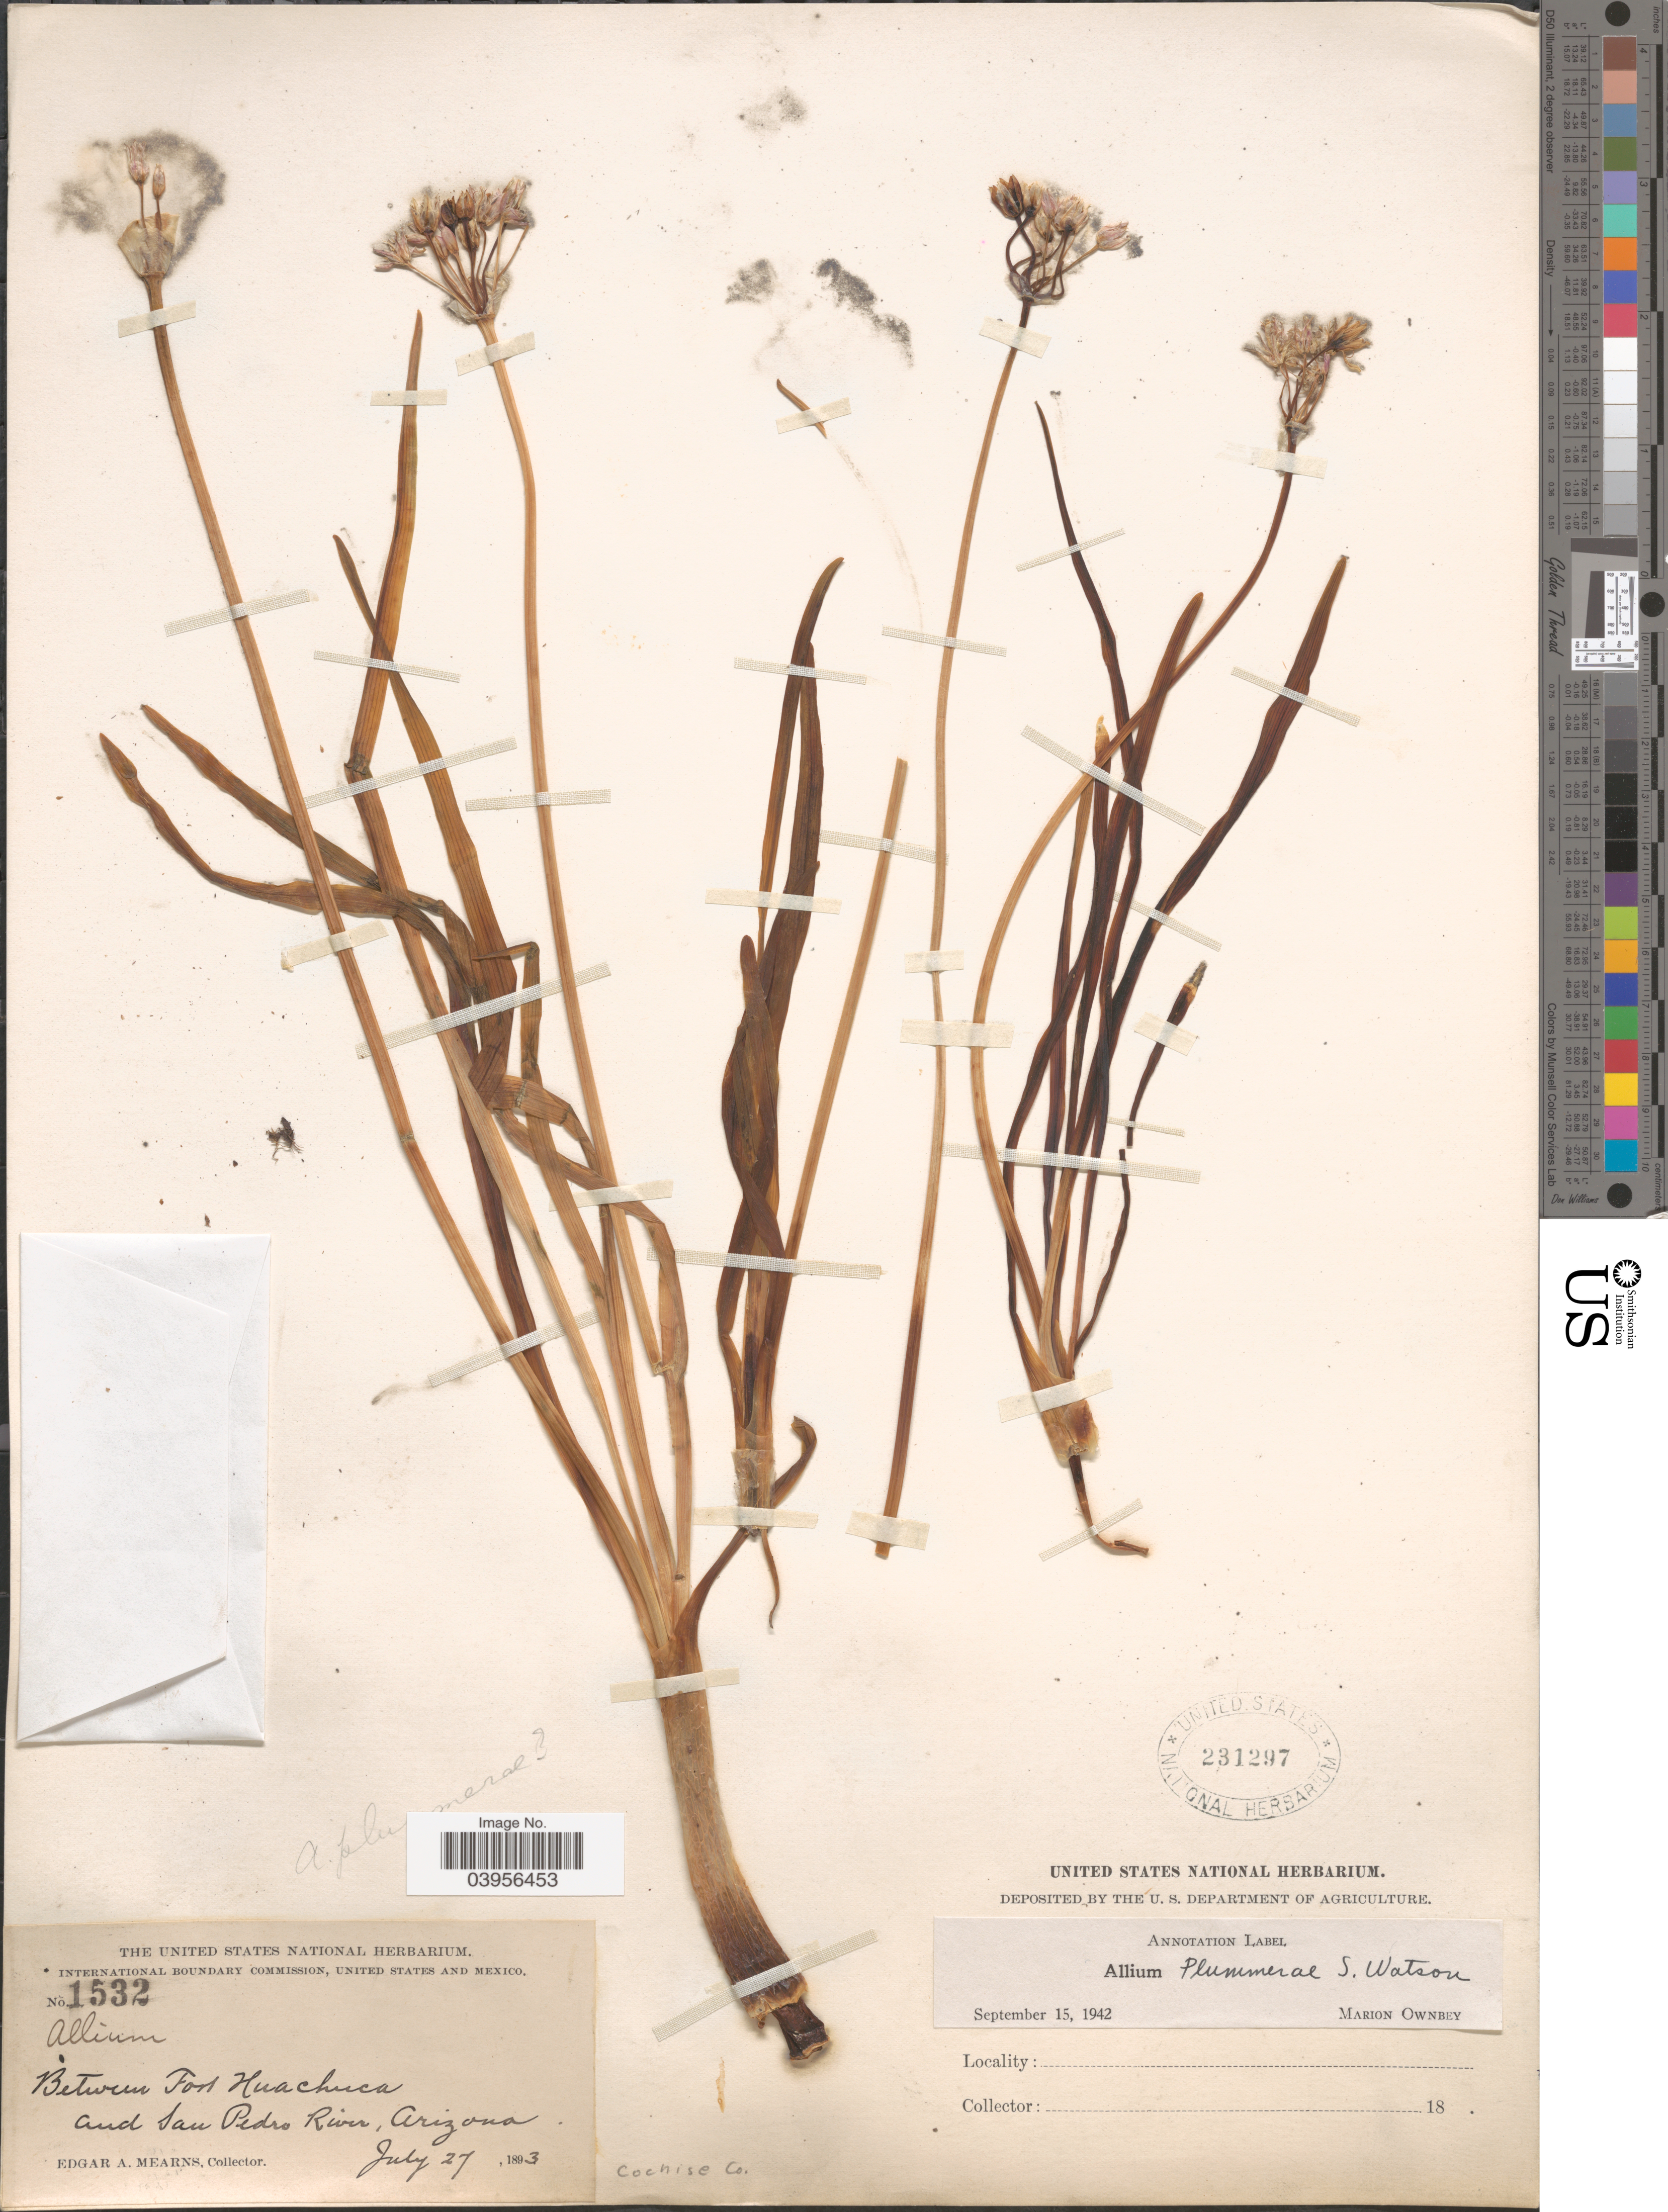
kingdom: Plantae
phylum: Tracheophyta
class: Liliopsida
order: Asparagales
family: Amaryllidaceae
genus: Allium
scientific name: Allium plummerae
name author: S. Watson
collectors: E. A. Mearns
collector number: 1532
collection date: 1893-07-27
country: United States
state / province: Arizona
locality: Between Fort Huachuca and San Pedro River. Cochise Co.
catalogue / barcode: US 231297